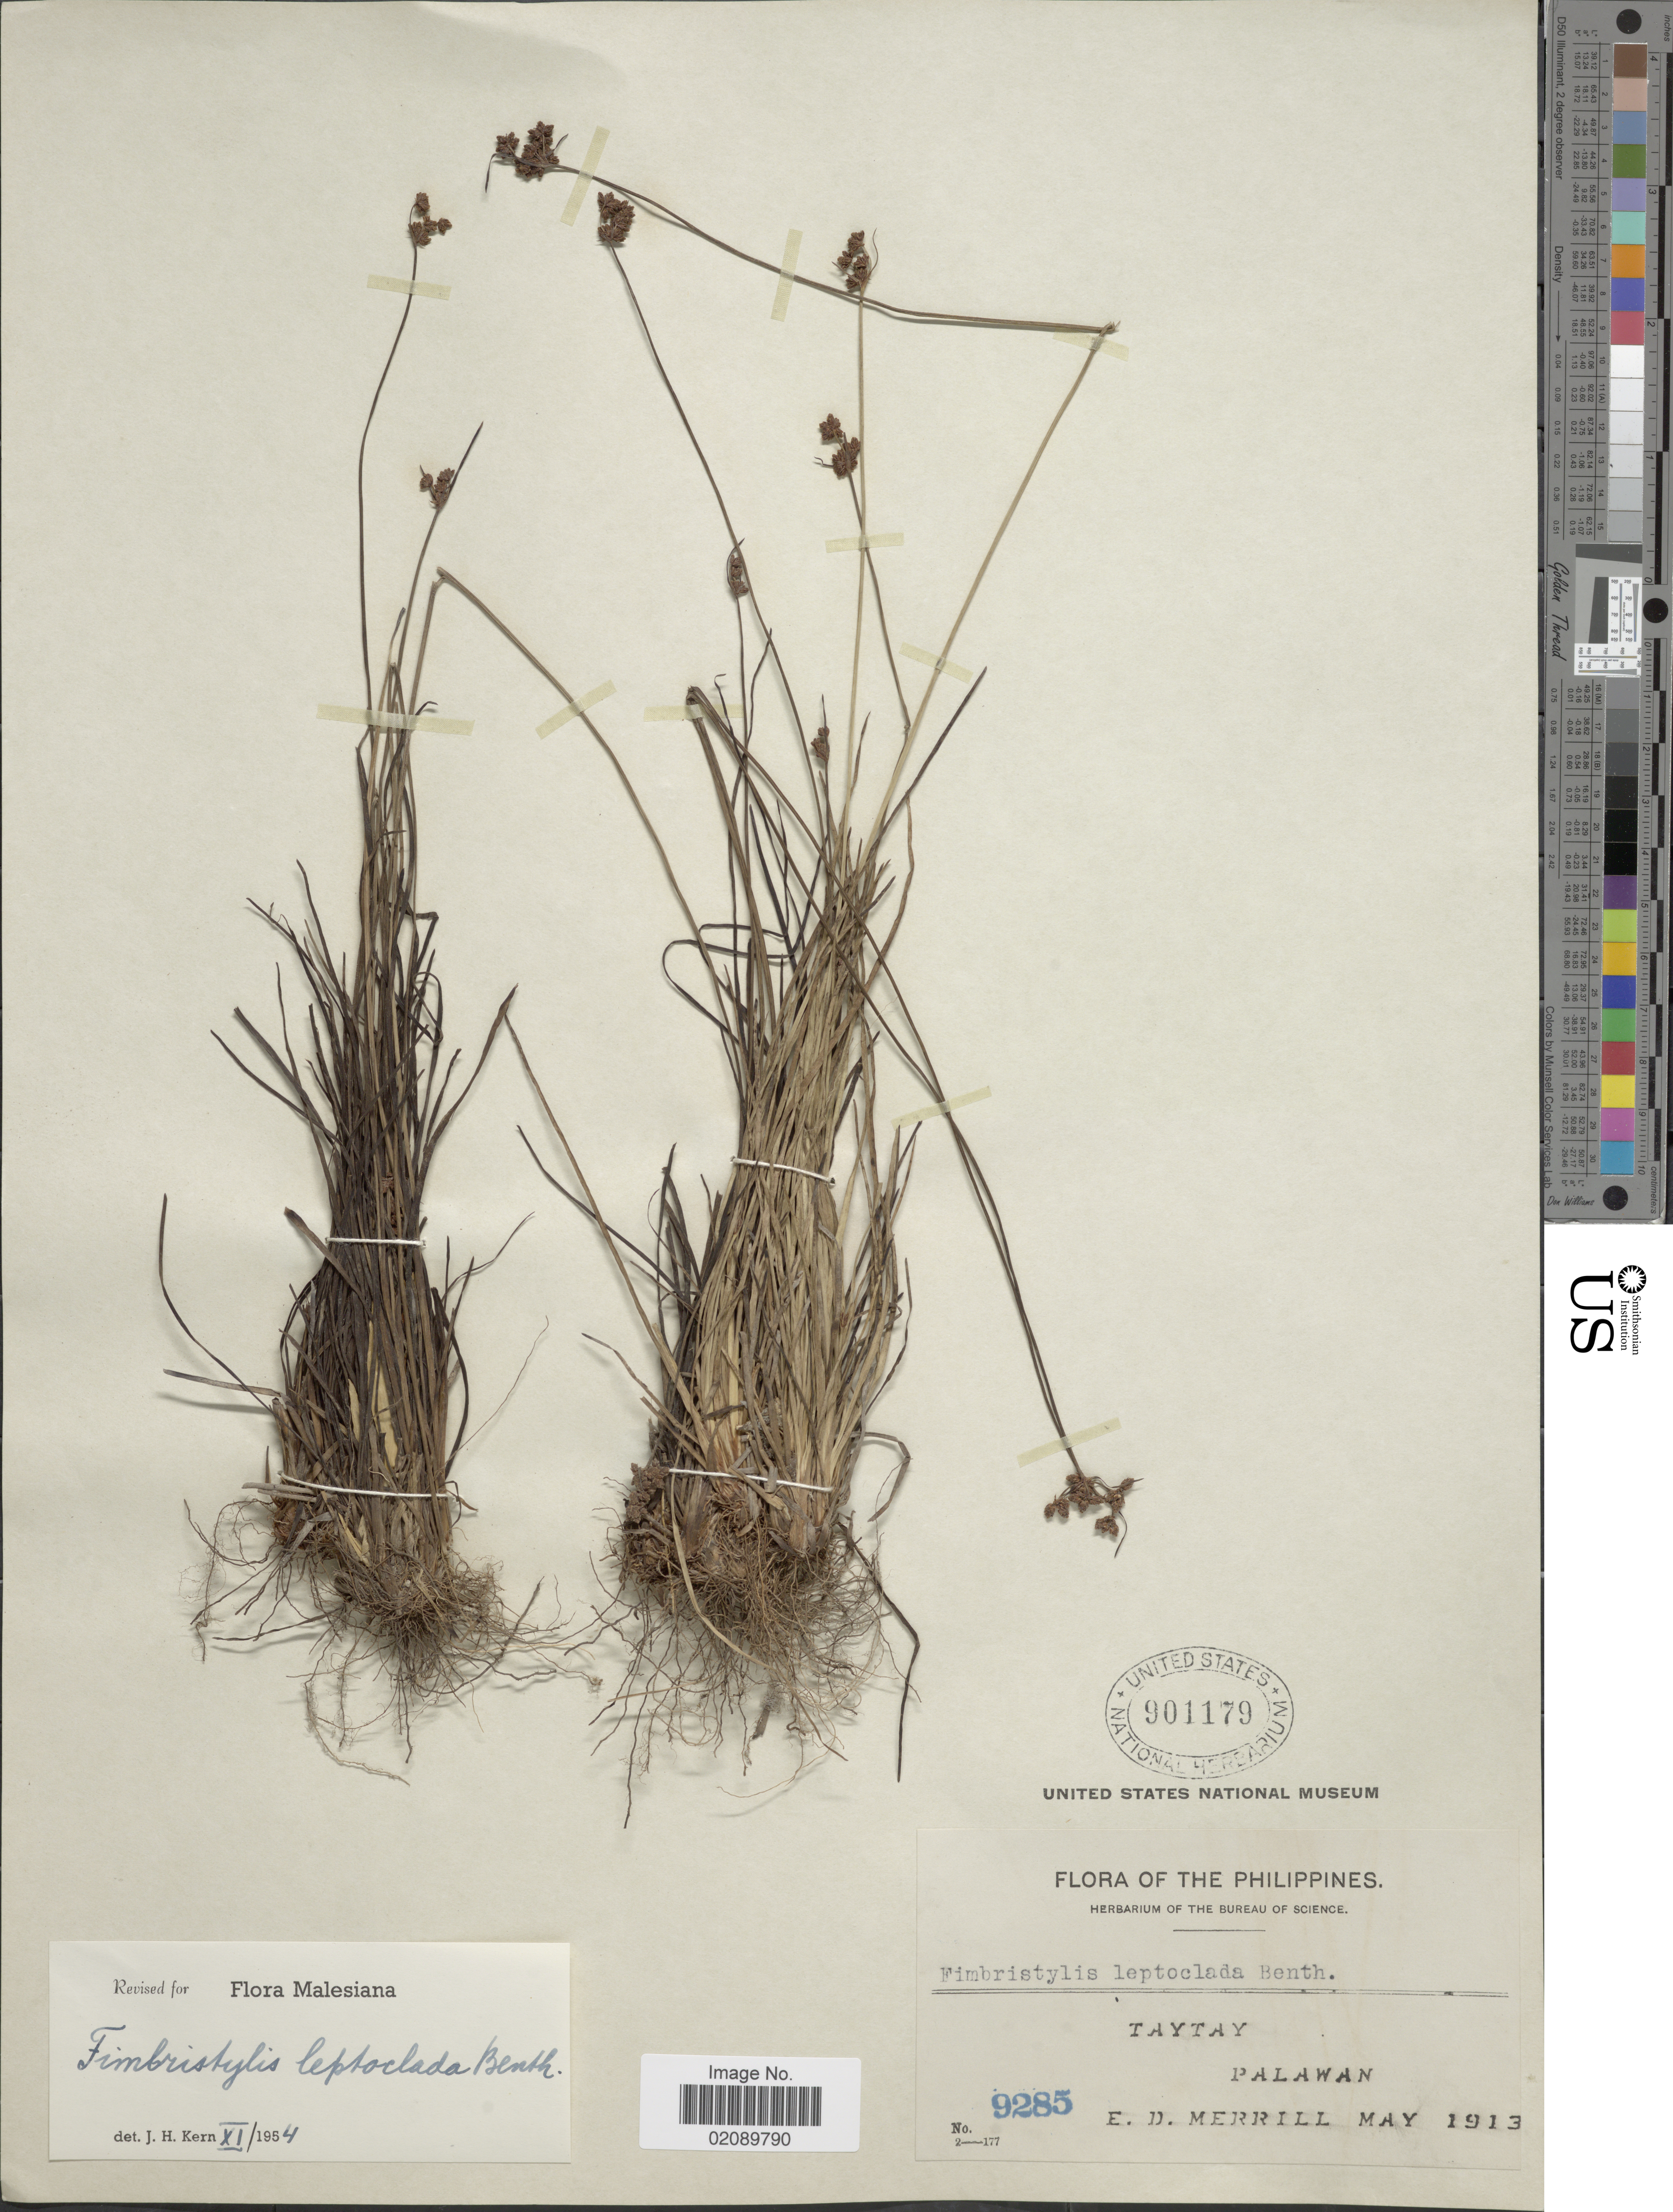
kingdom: Plantae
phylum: Tracheophyta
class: Liliopsida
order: Poales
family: Cyperaceae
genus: Fimbristylis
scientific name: Fimbristylis leptoclada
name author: Benth.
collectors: E. D. Merrill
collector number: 9285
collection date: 1913-05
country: Philippines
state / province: Mimaropa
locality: Taytay, Palawan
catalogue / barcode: US 901179